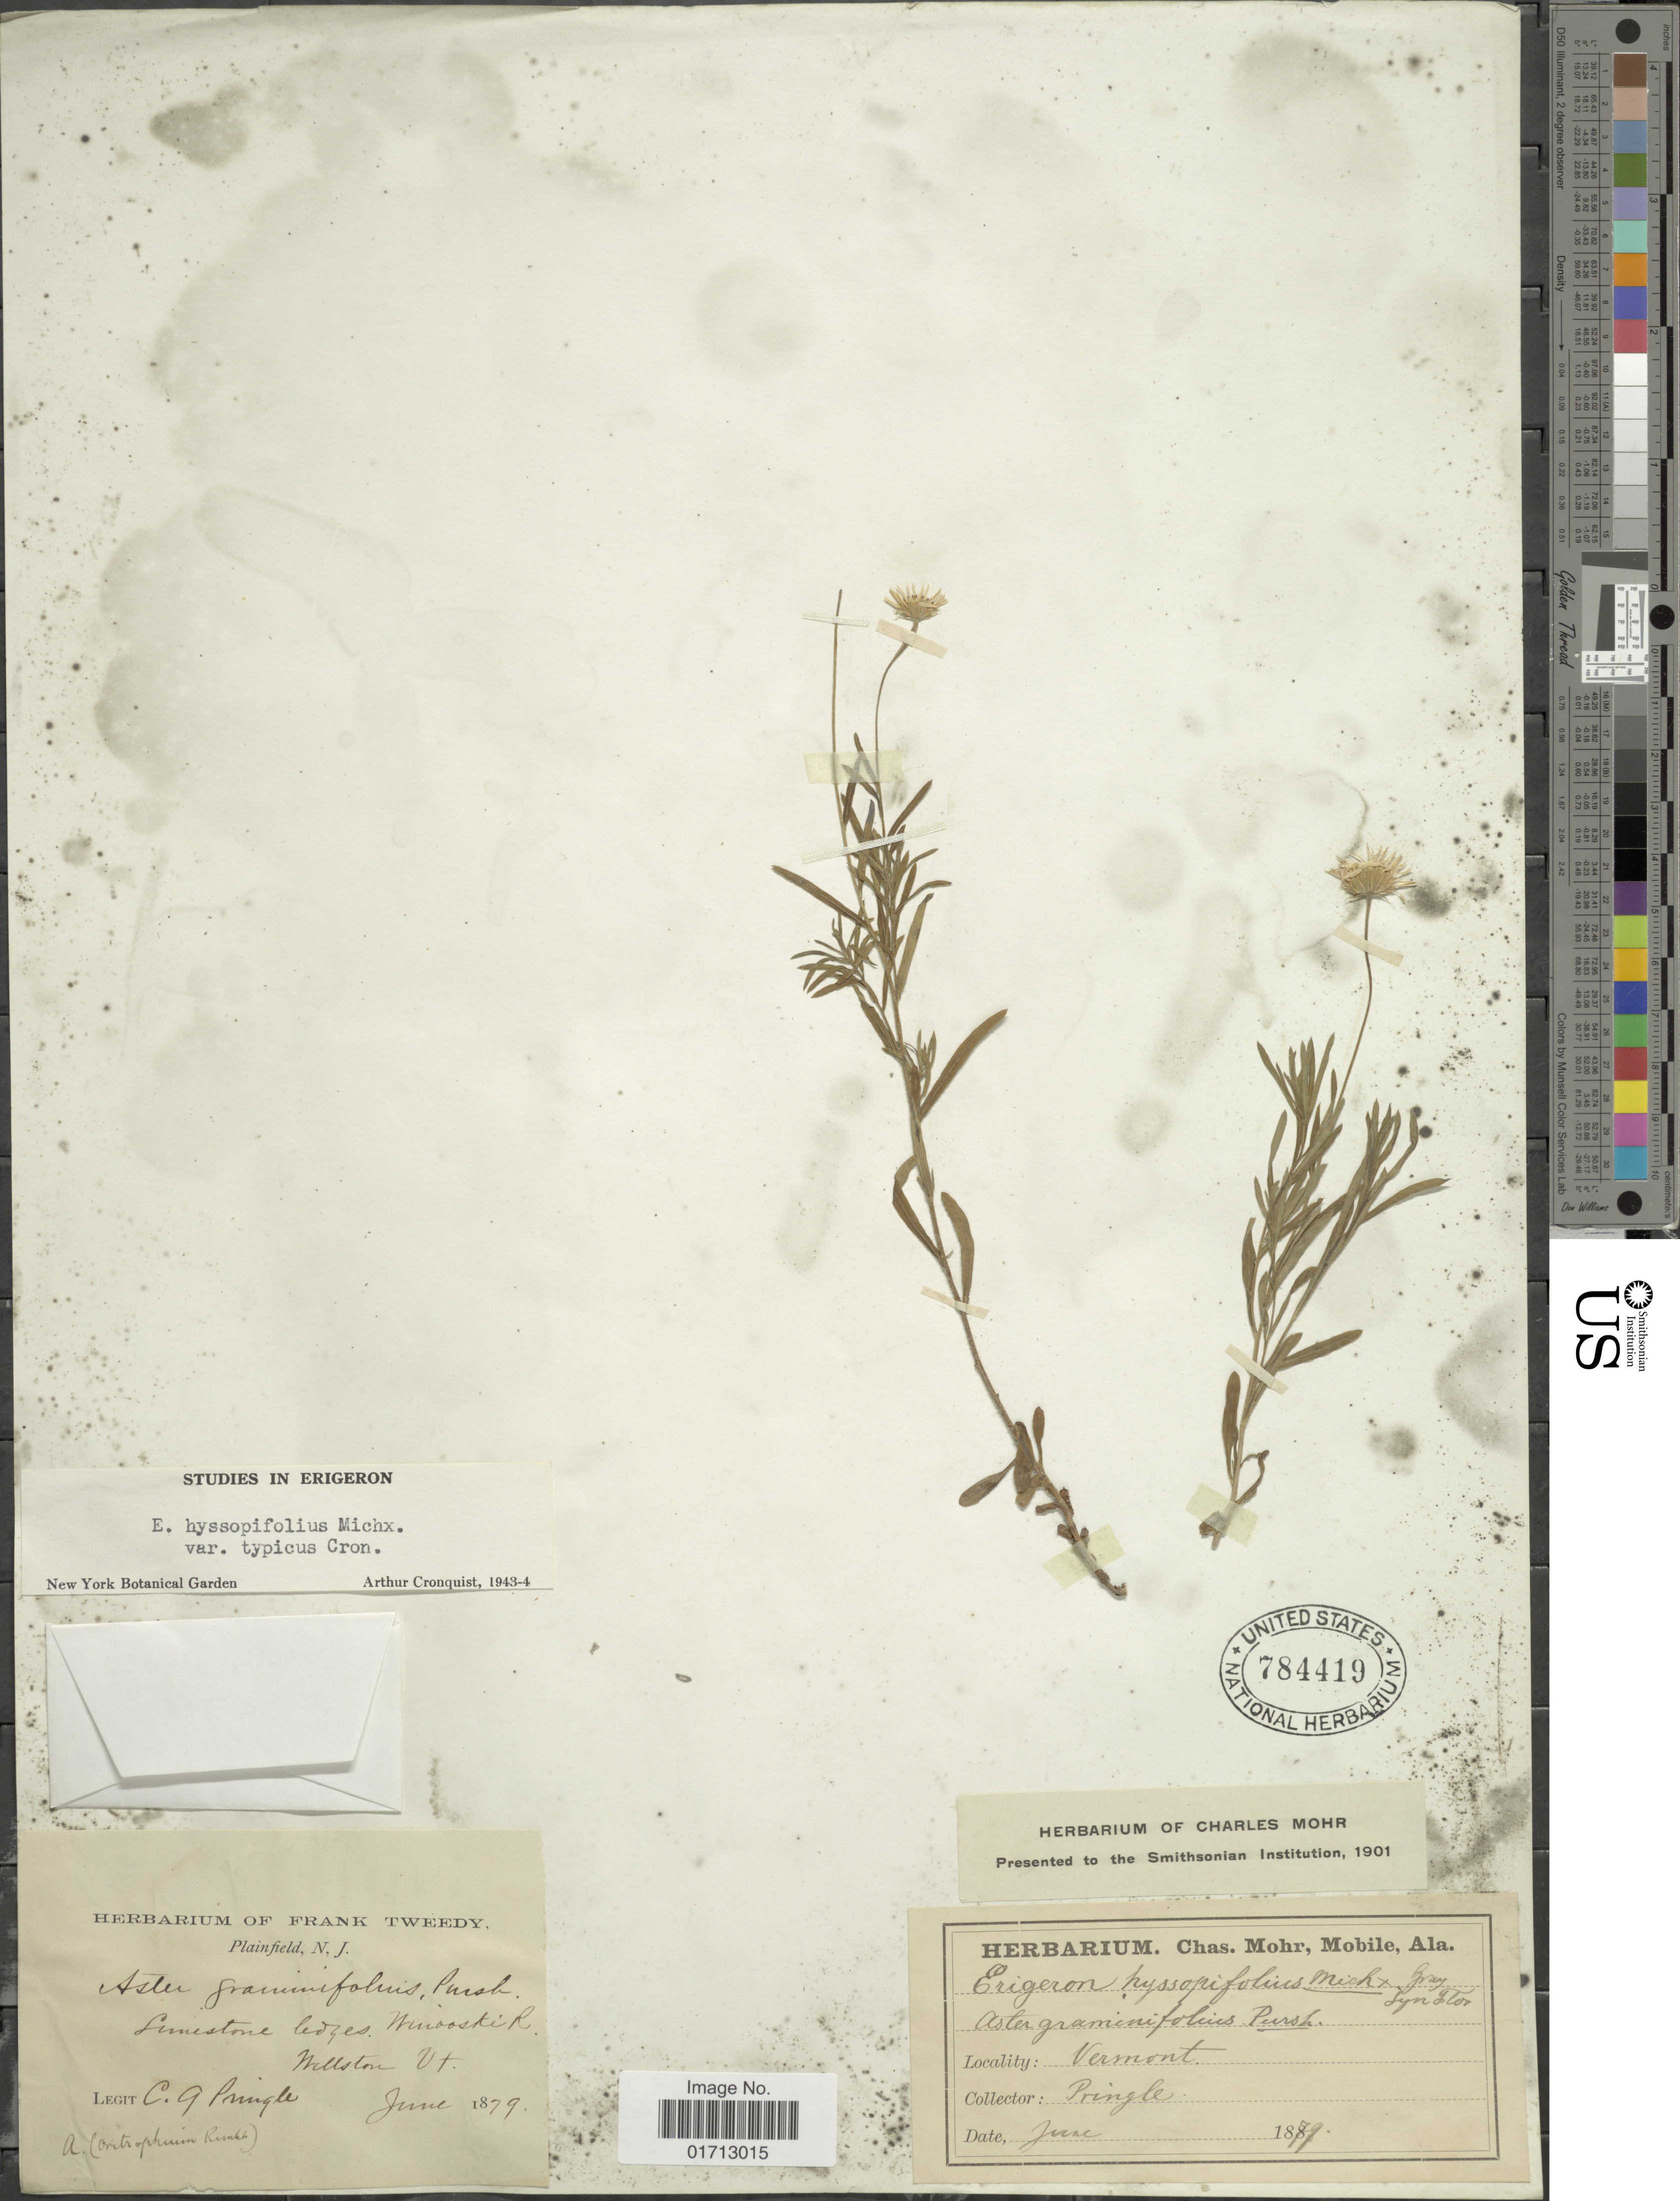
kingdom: Plantae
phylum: Tracheophyta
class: Magnoliopsida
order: Asterales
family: Asteraceae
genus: Erigeron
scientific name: Erigeron hyssopifolius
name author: Michx.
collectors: C. G. Pringle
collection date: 1879-06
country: United States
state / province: Vermont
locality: Limestone ledges, Winooski R., Williston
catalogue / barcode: US 784419